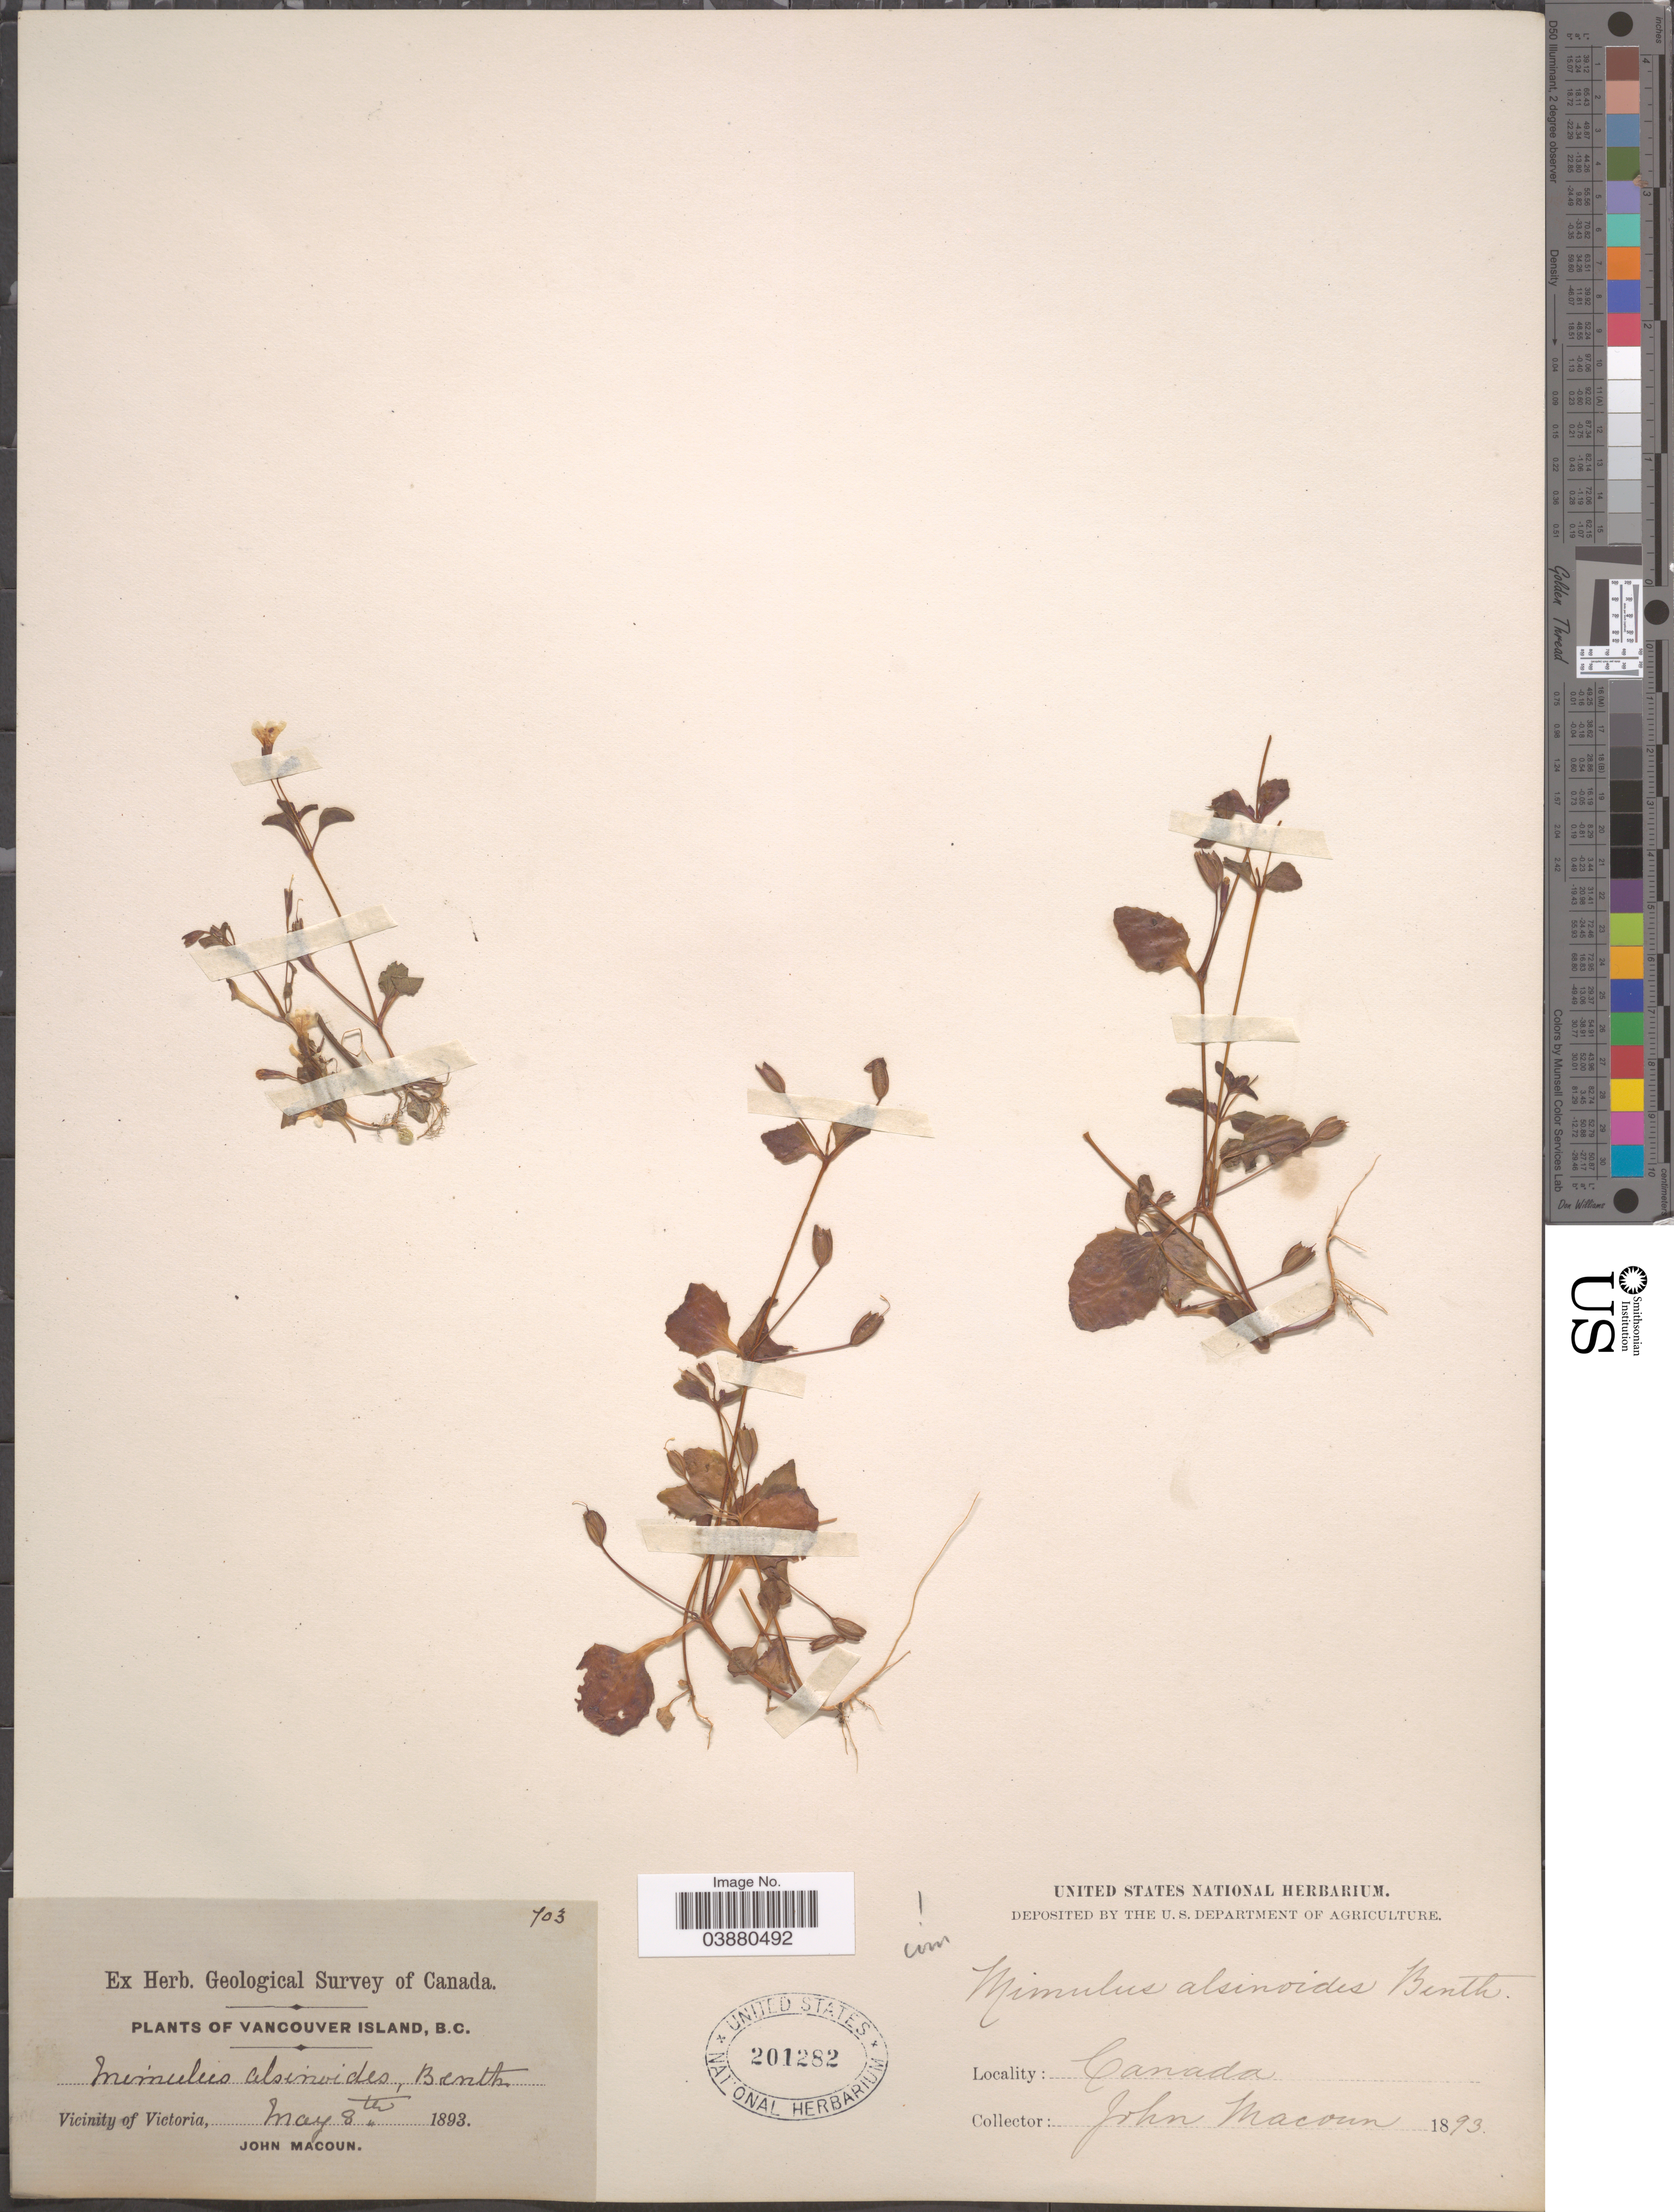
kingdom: Plantae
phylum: Tracheophyta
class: Magnoliopsida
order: Lamiales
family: Phrymaceae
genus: Mimulus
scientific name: Mimulus alsinoides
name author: Douglas ex Benth.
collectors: J. Macoun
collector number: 703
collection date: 1893-05-08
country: Canada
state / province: British Columbia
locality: Vancouver Island. Vicinity of Victoria.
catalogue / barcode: US 201282